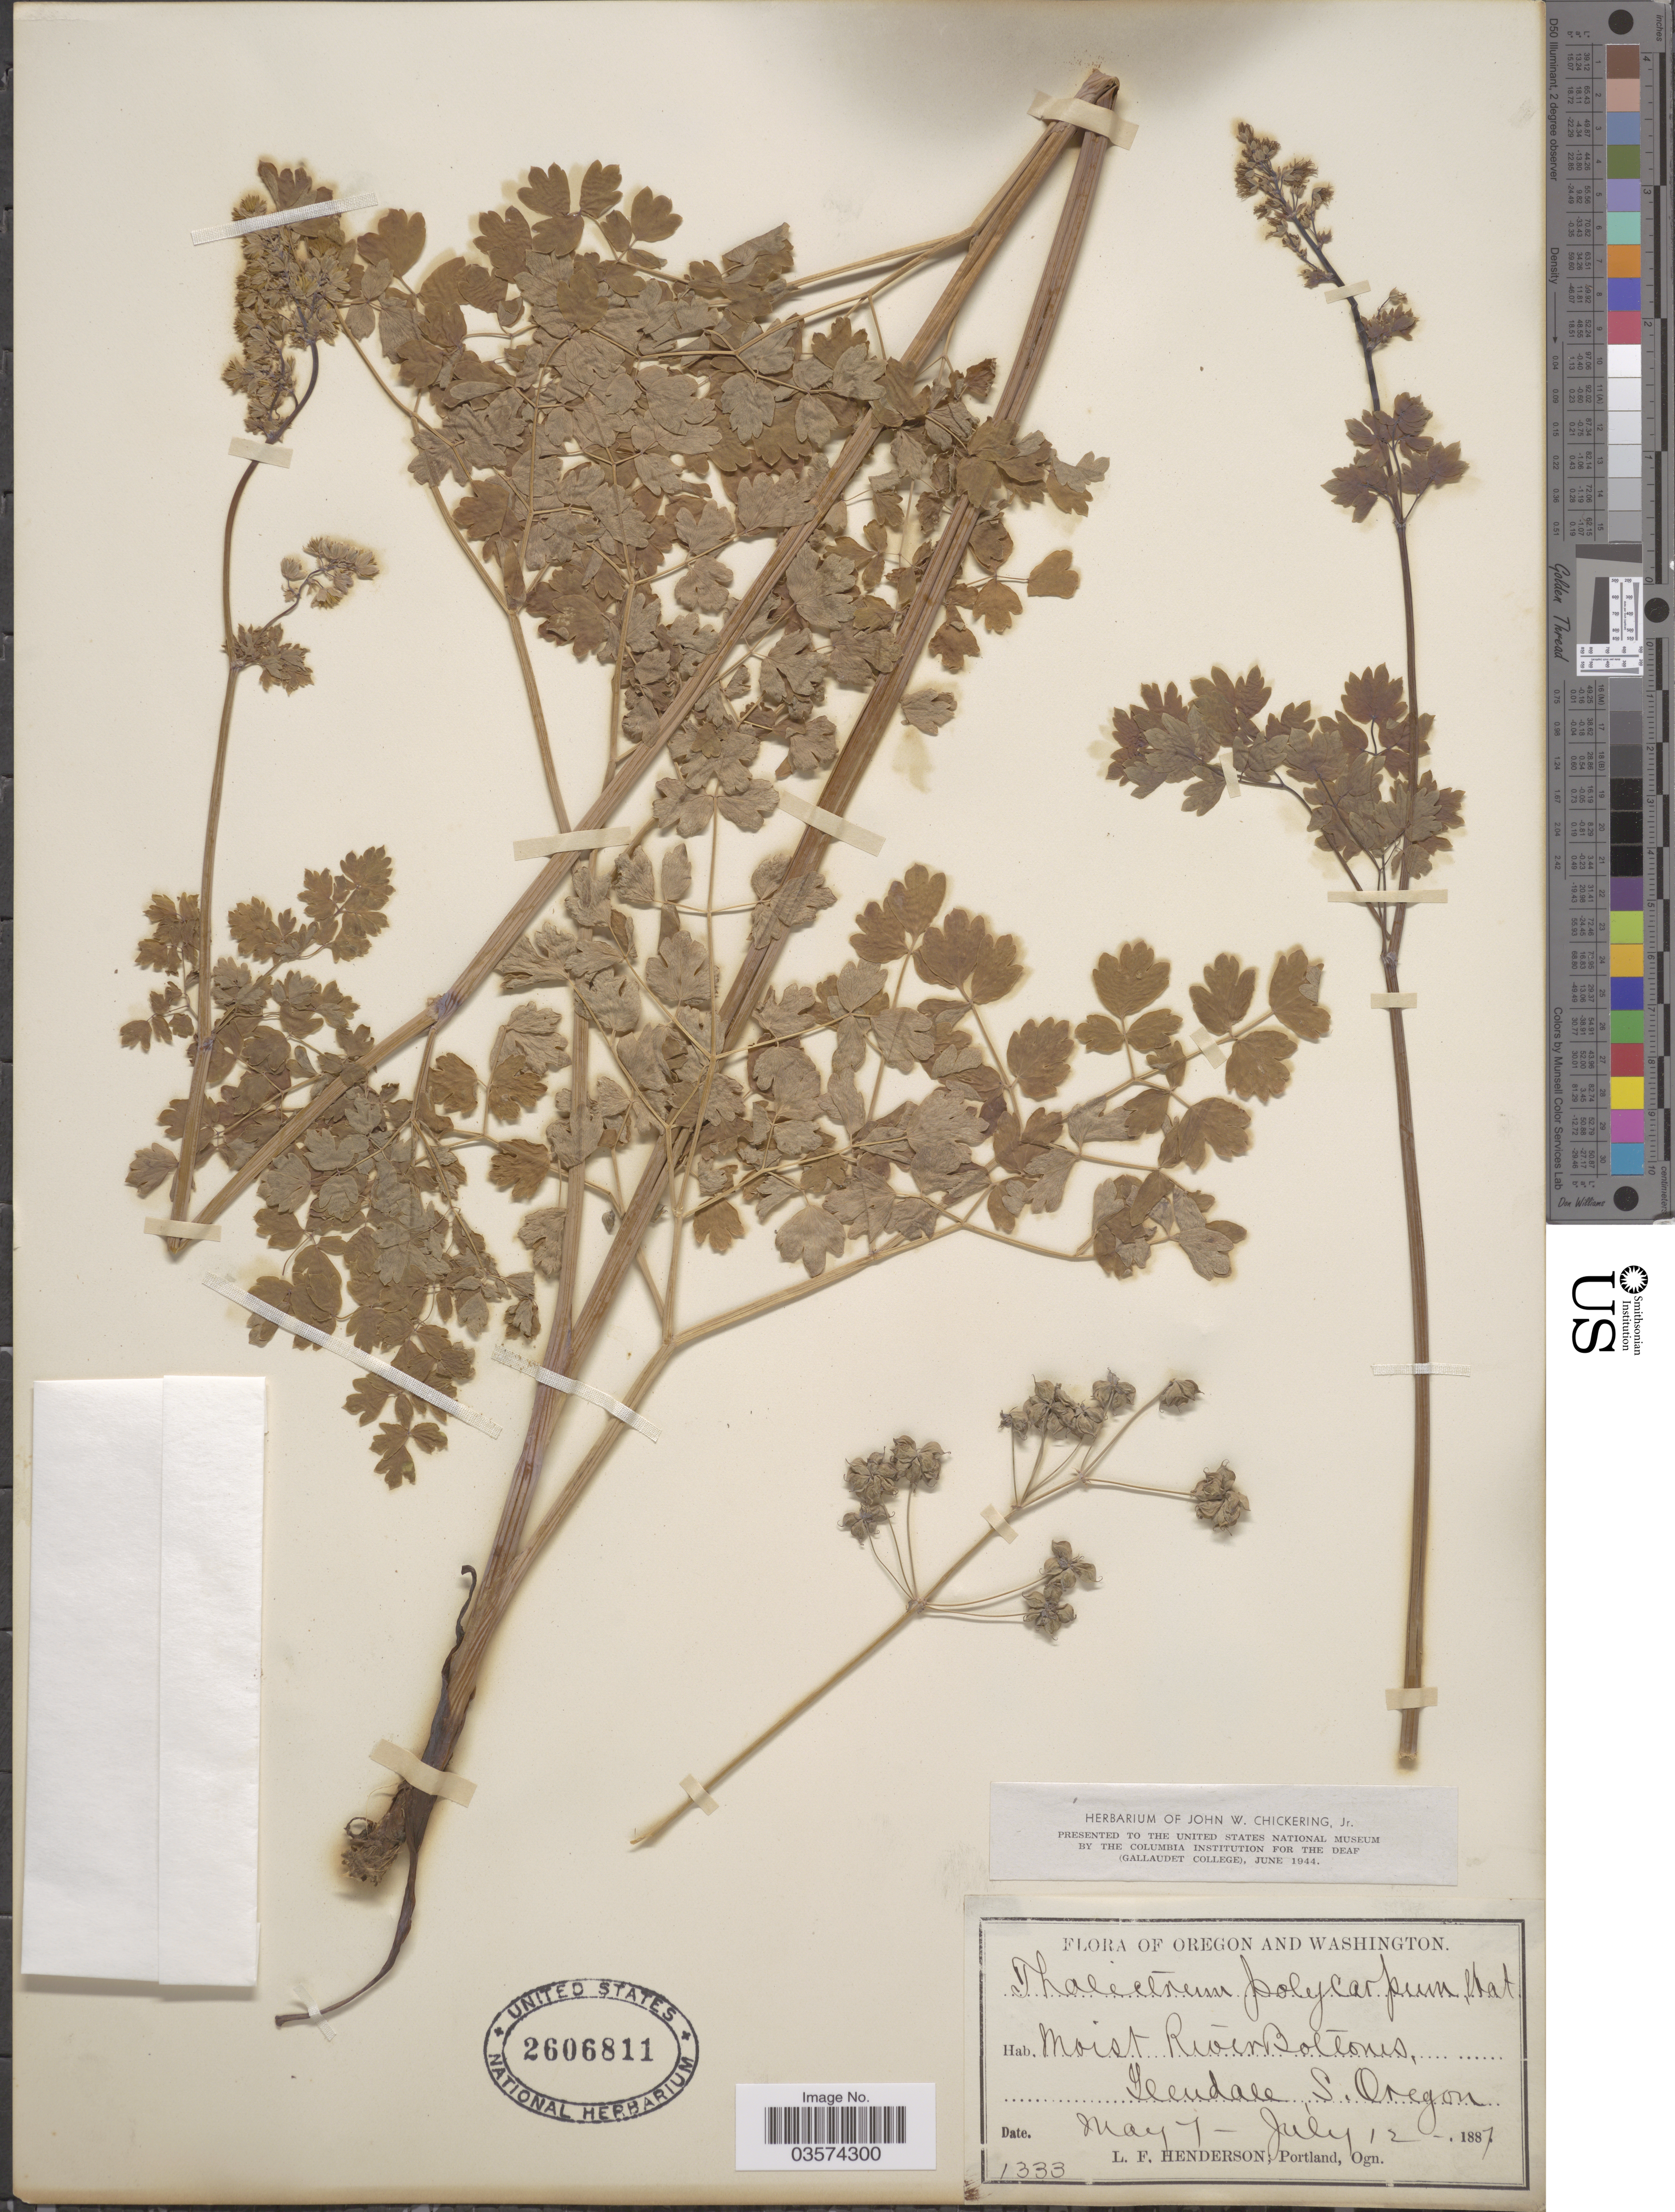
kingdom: Plantae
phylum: Tracheophyta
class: Magnoliopsida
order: Ranunculales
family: Ranunculaceae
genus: Thalictrum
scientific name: Thalictrum polycarpum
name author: (Torr.) S. Watson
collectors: L. Henderson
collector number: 1333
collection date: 1887-05-07/1887-07-12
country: United States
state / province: Oregon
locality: Moist River Bottoms, Glendale, S. Oregon.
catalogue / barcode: US 2606811